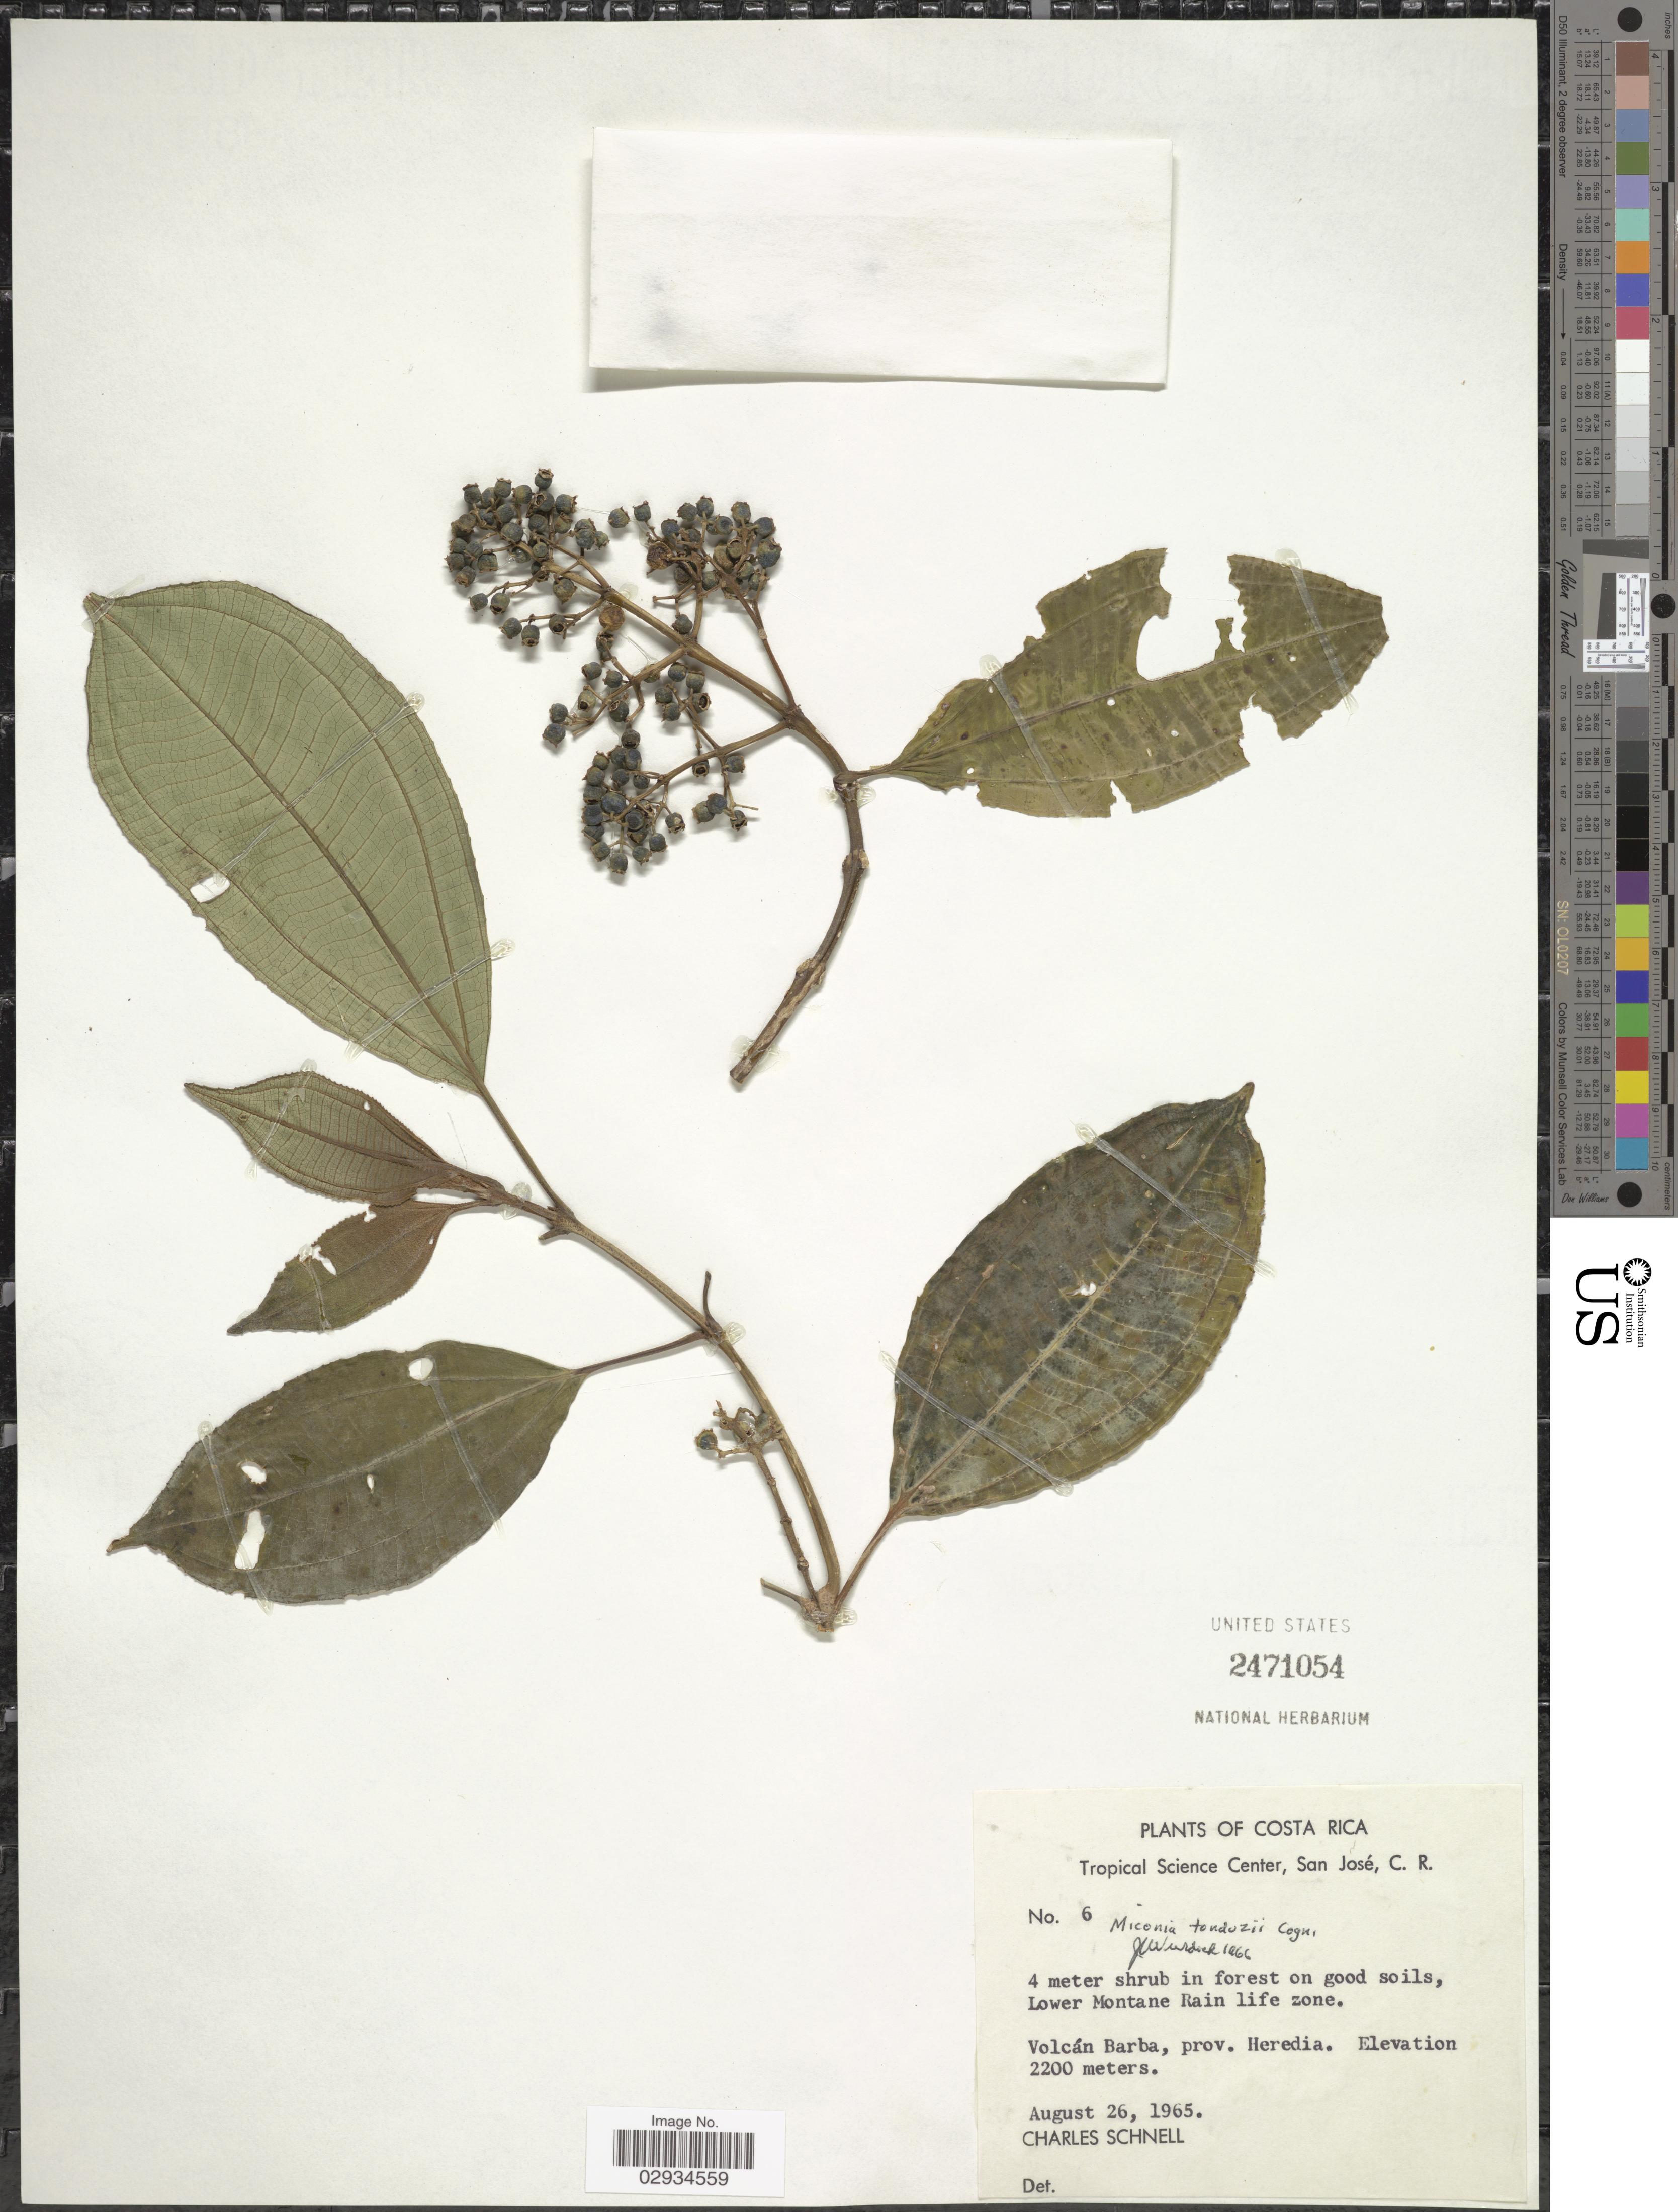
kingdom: Plantae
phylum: Tracheophyta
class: Magnoliopsida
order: Myrtales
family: Melastomataceae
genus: Miconia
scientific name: Miconia tonduzii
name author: Cogn. in A. DC.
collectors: C. Schnell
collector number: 6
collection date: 1965-08-26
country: Costa Rica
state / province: Heredia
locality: Volcán Barba.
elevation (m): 2200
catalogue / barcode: US 2471054